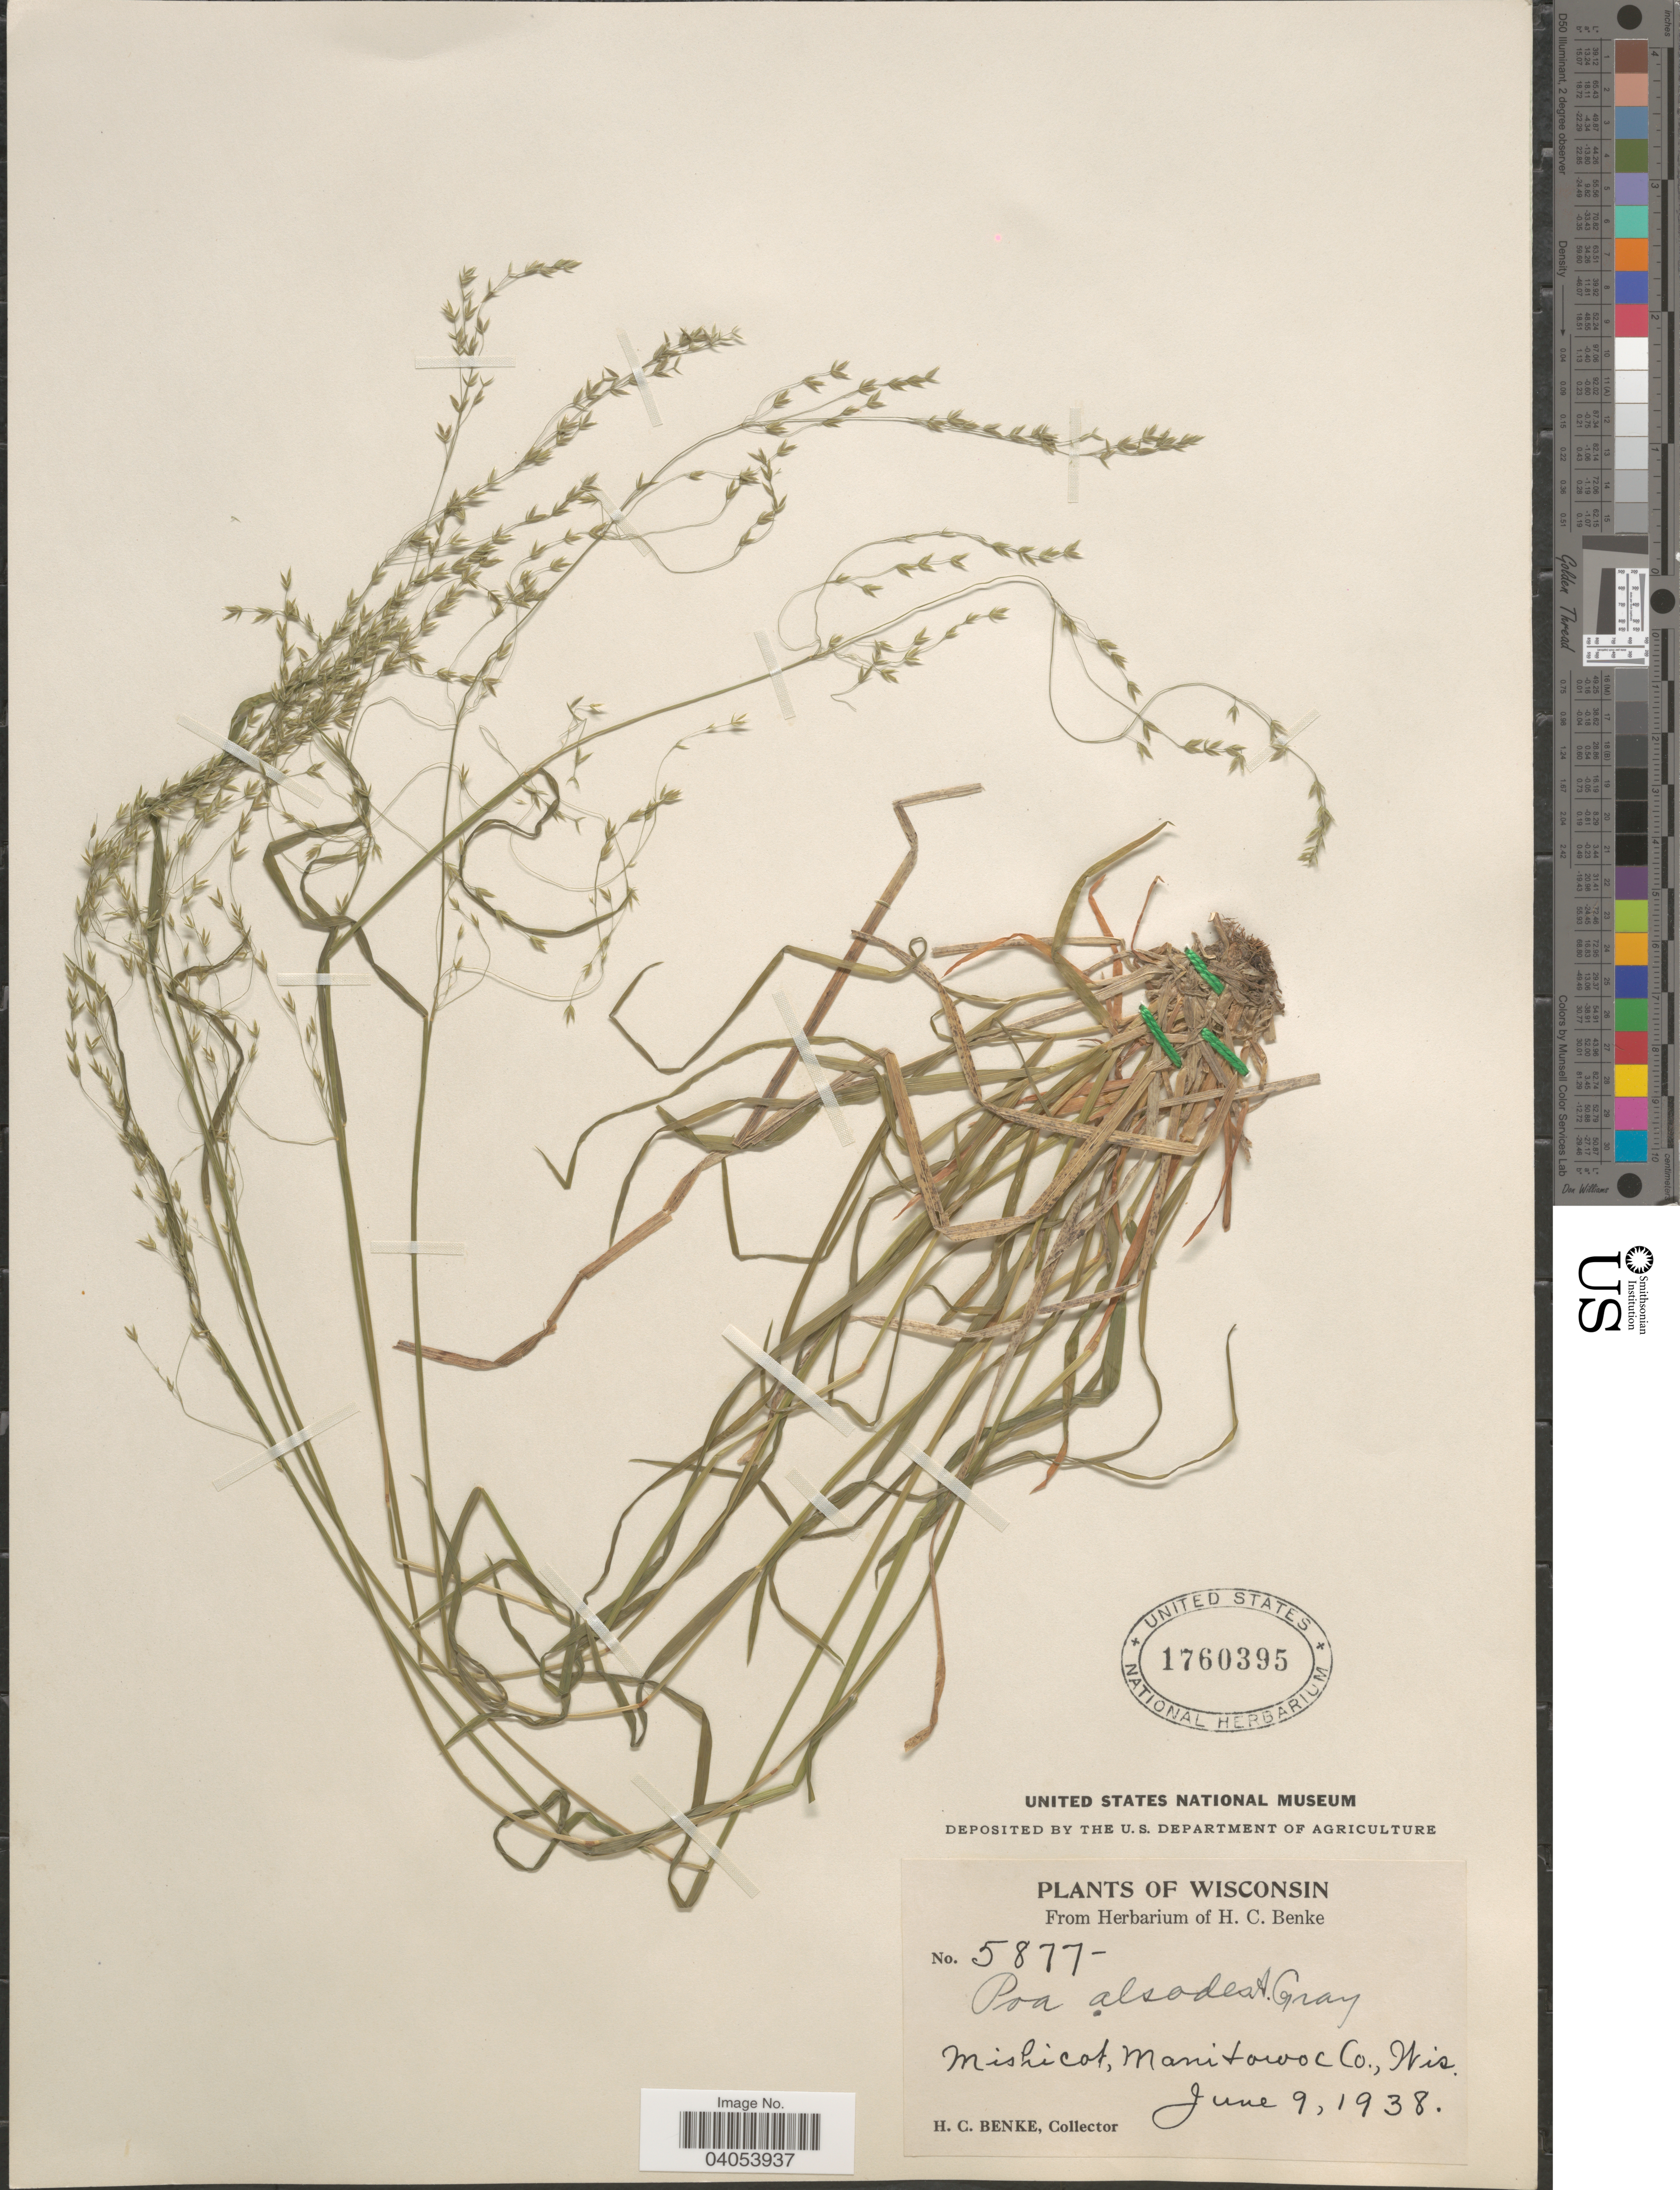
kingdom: Plantae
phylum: Tracheophyta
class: Liliopsida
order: Poales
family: Poaceae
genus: Poa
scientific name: Poa alsodes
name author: A. Gray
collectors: H. Benke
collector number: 5877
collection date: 1938-06-09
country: United States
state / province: Wisconsin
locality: Mishicot, Manitowoc Co.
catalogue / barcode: US 1760395